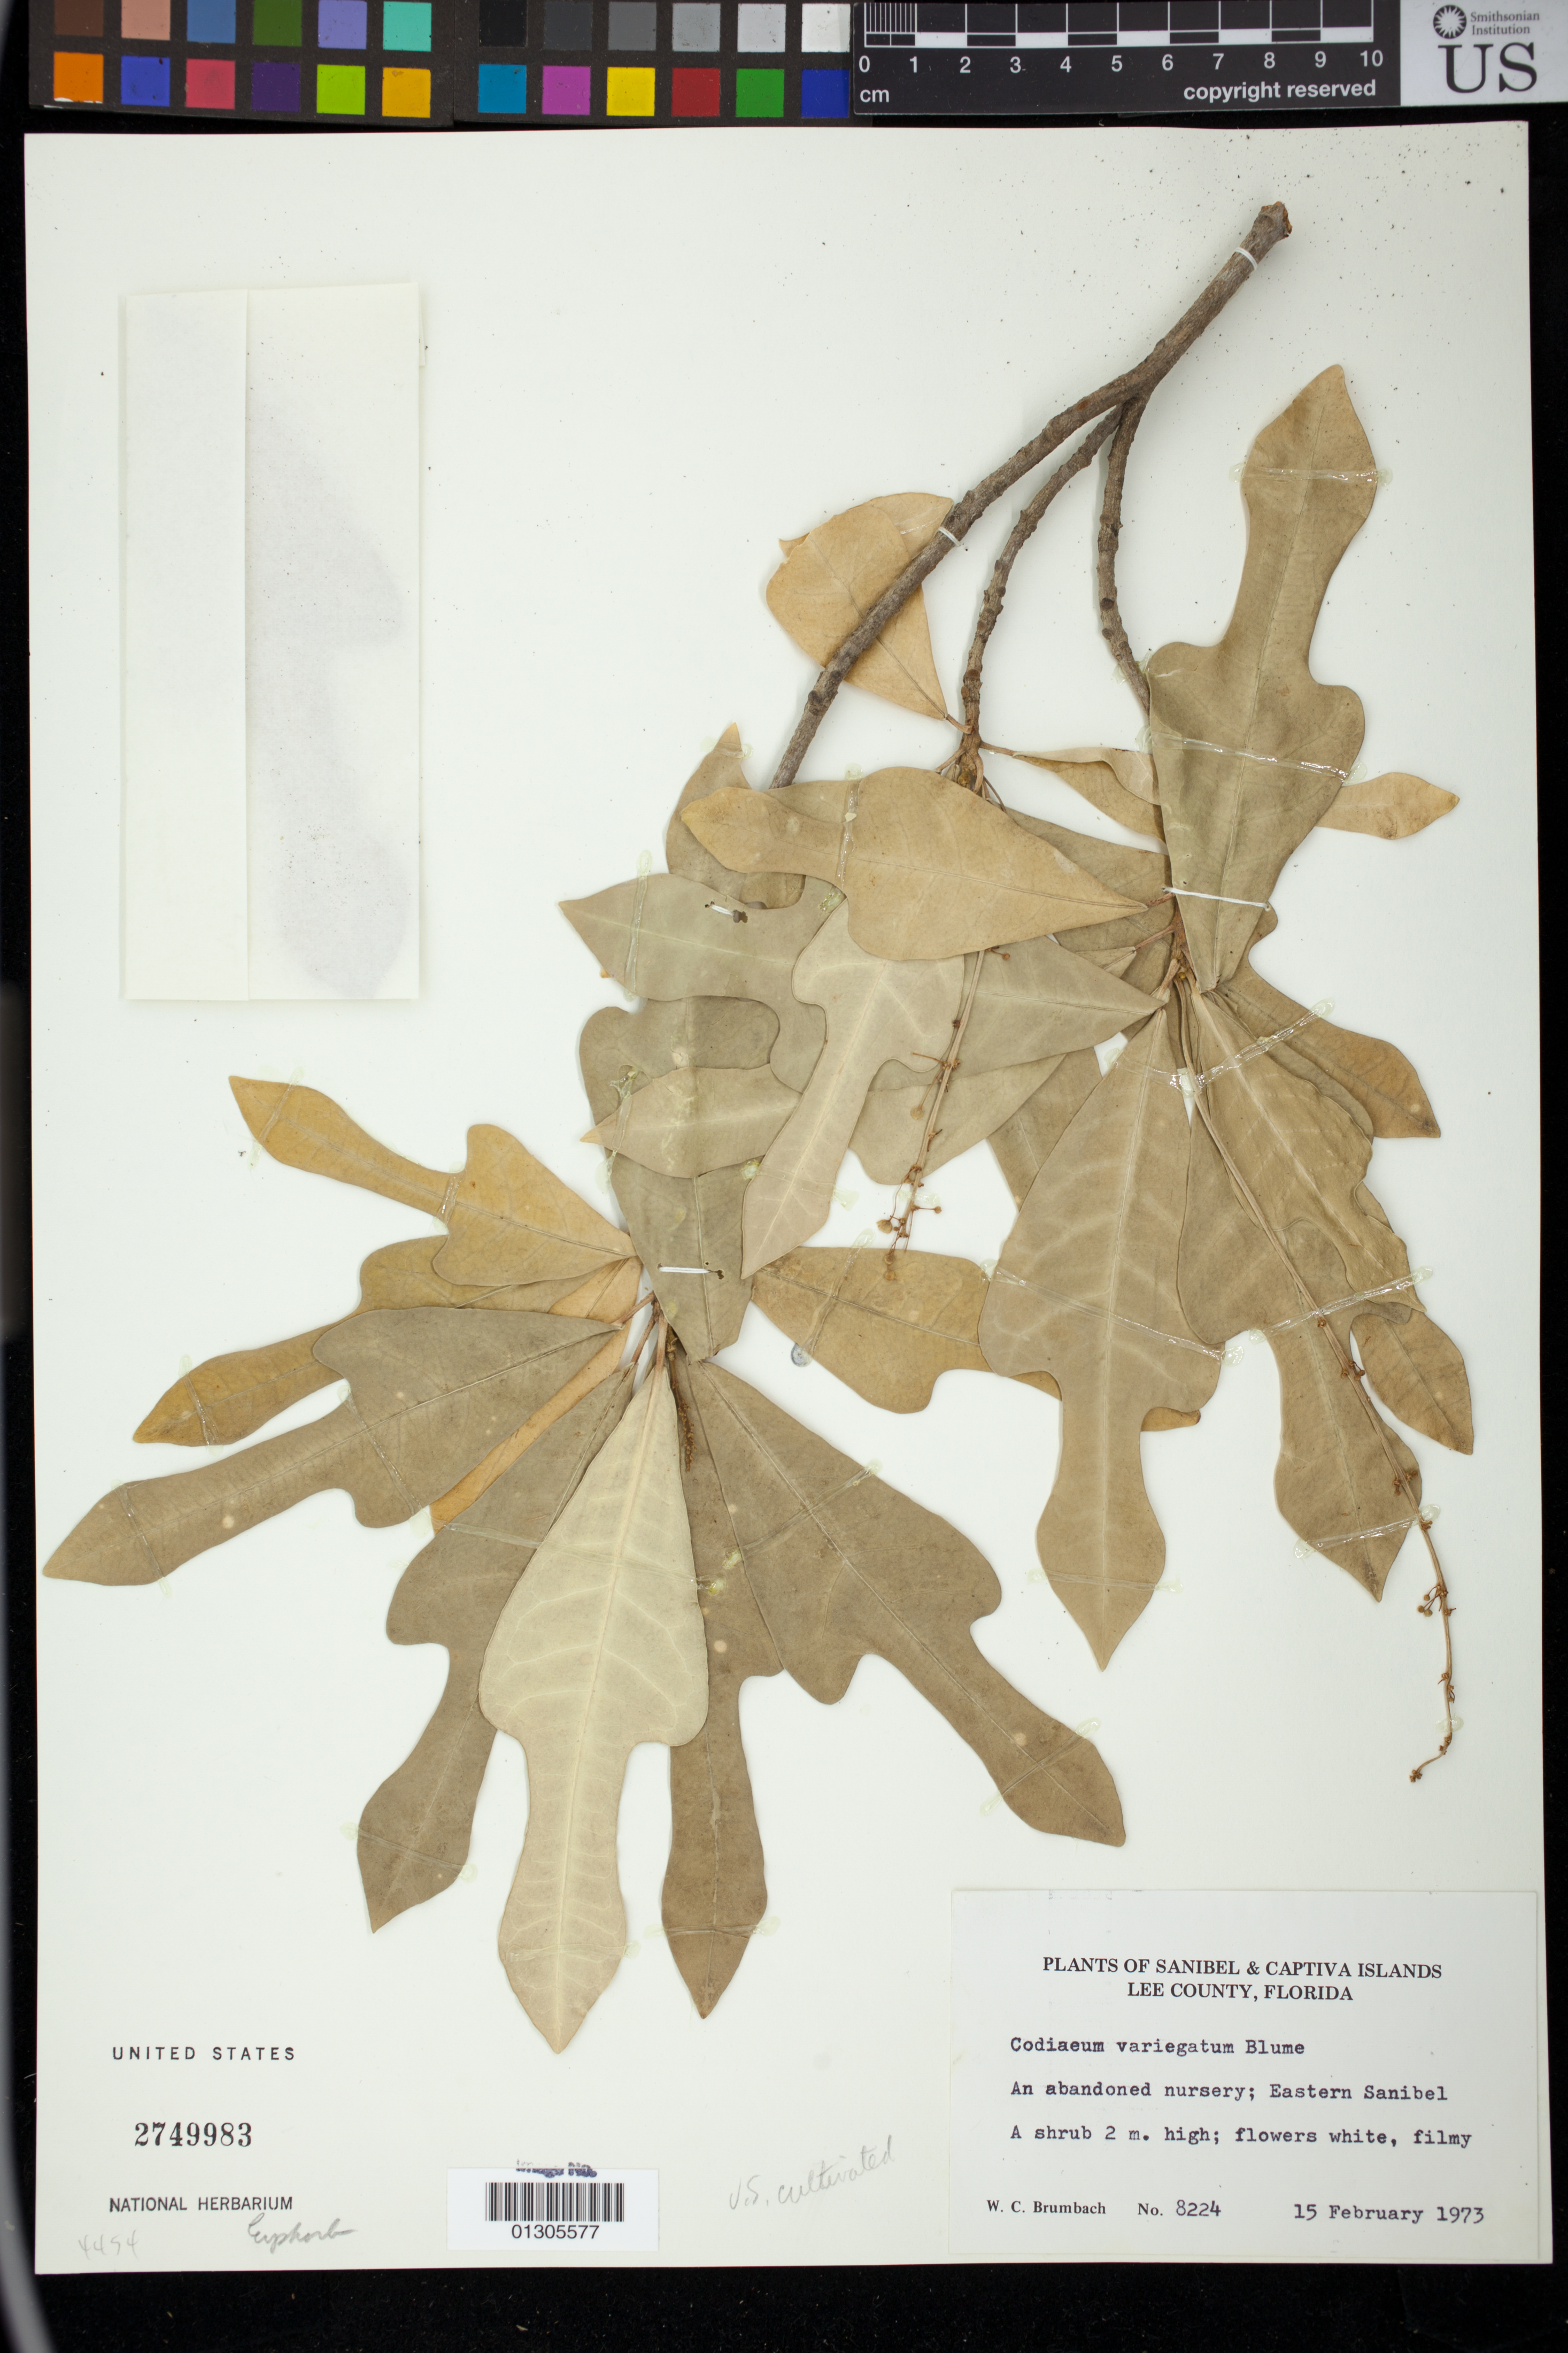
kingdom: Plantae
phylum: Tracheophyta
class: Magnoliopsida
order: Malpighiales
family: Euphorbiaceae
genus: Codiaeum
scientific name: Codiaeum variegatum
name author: (L.) Rumph. ex A. Juss.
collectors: W. C. Brumbach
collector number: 8224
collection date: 1973-02-15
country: United States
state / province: Florida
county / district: Lee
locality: An abandoned nursery; Eastern Sanibel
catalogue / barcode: US 2749983